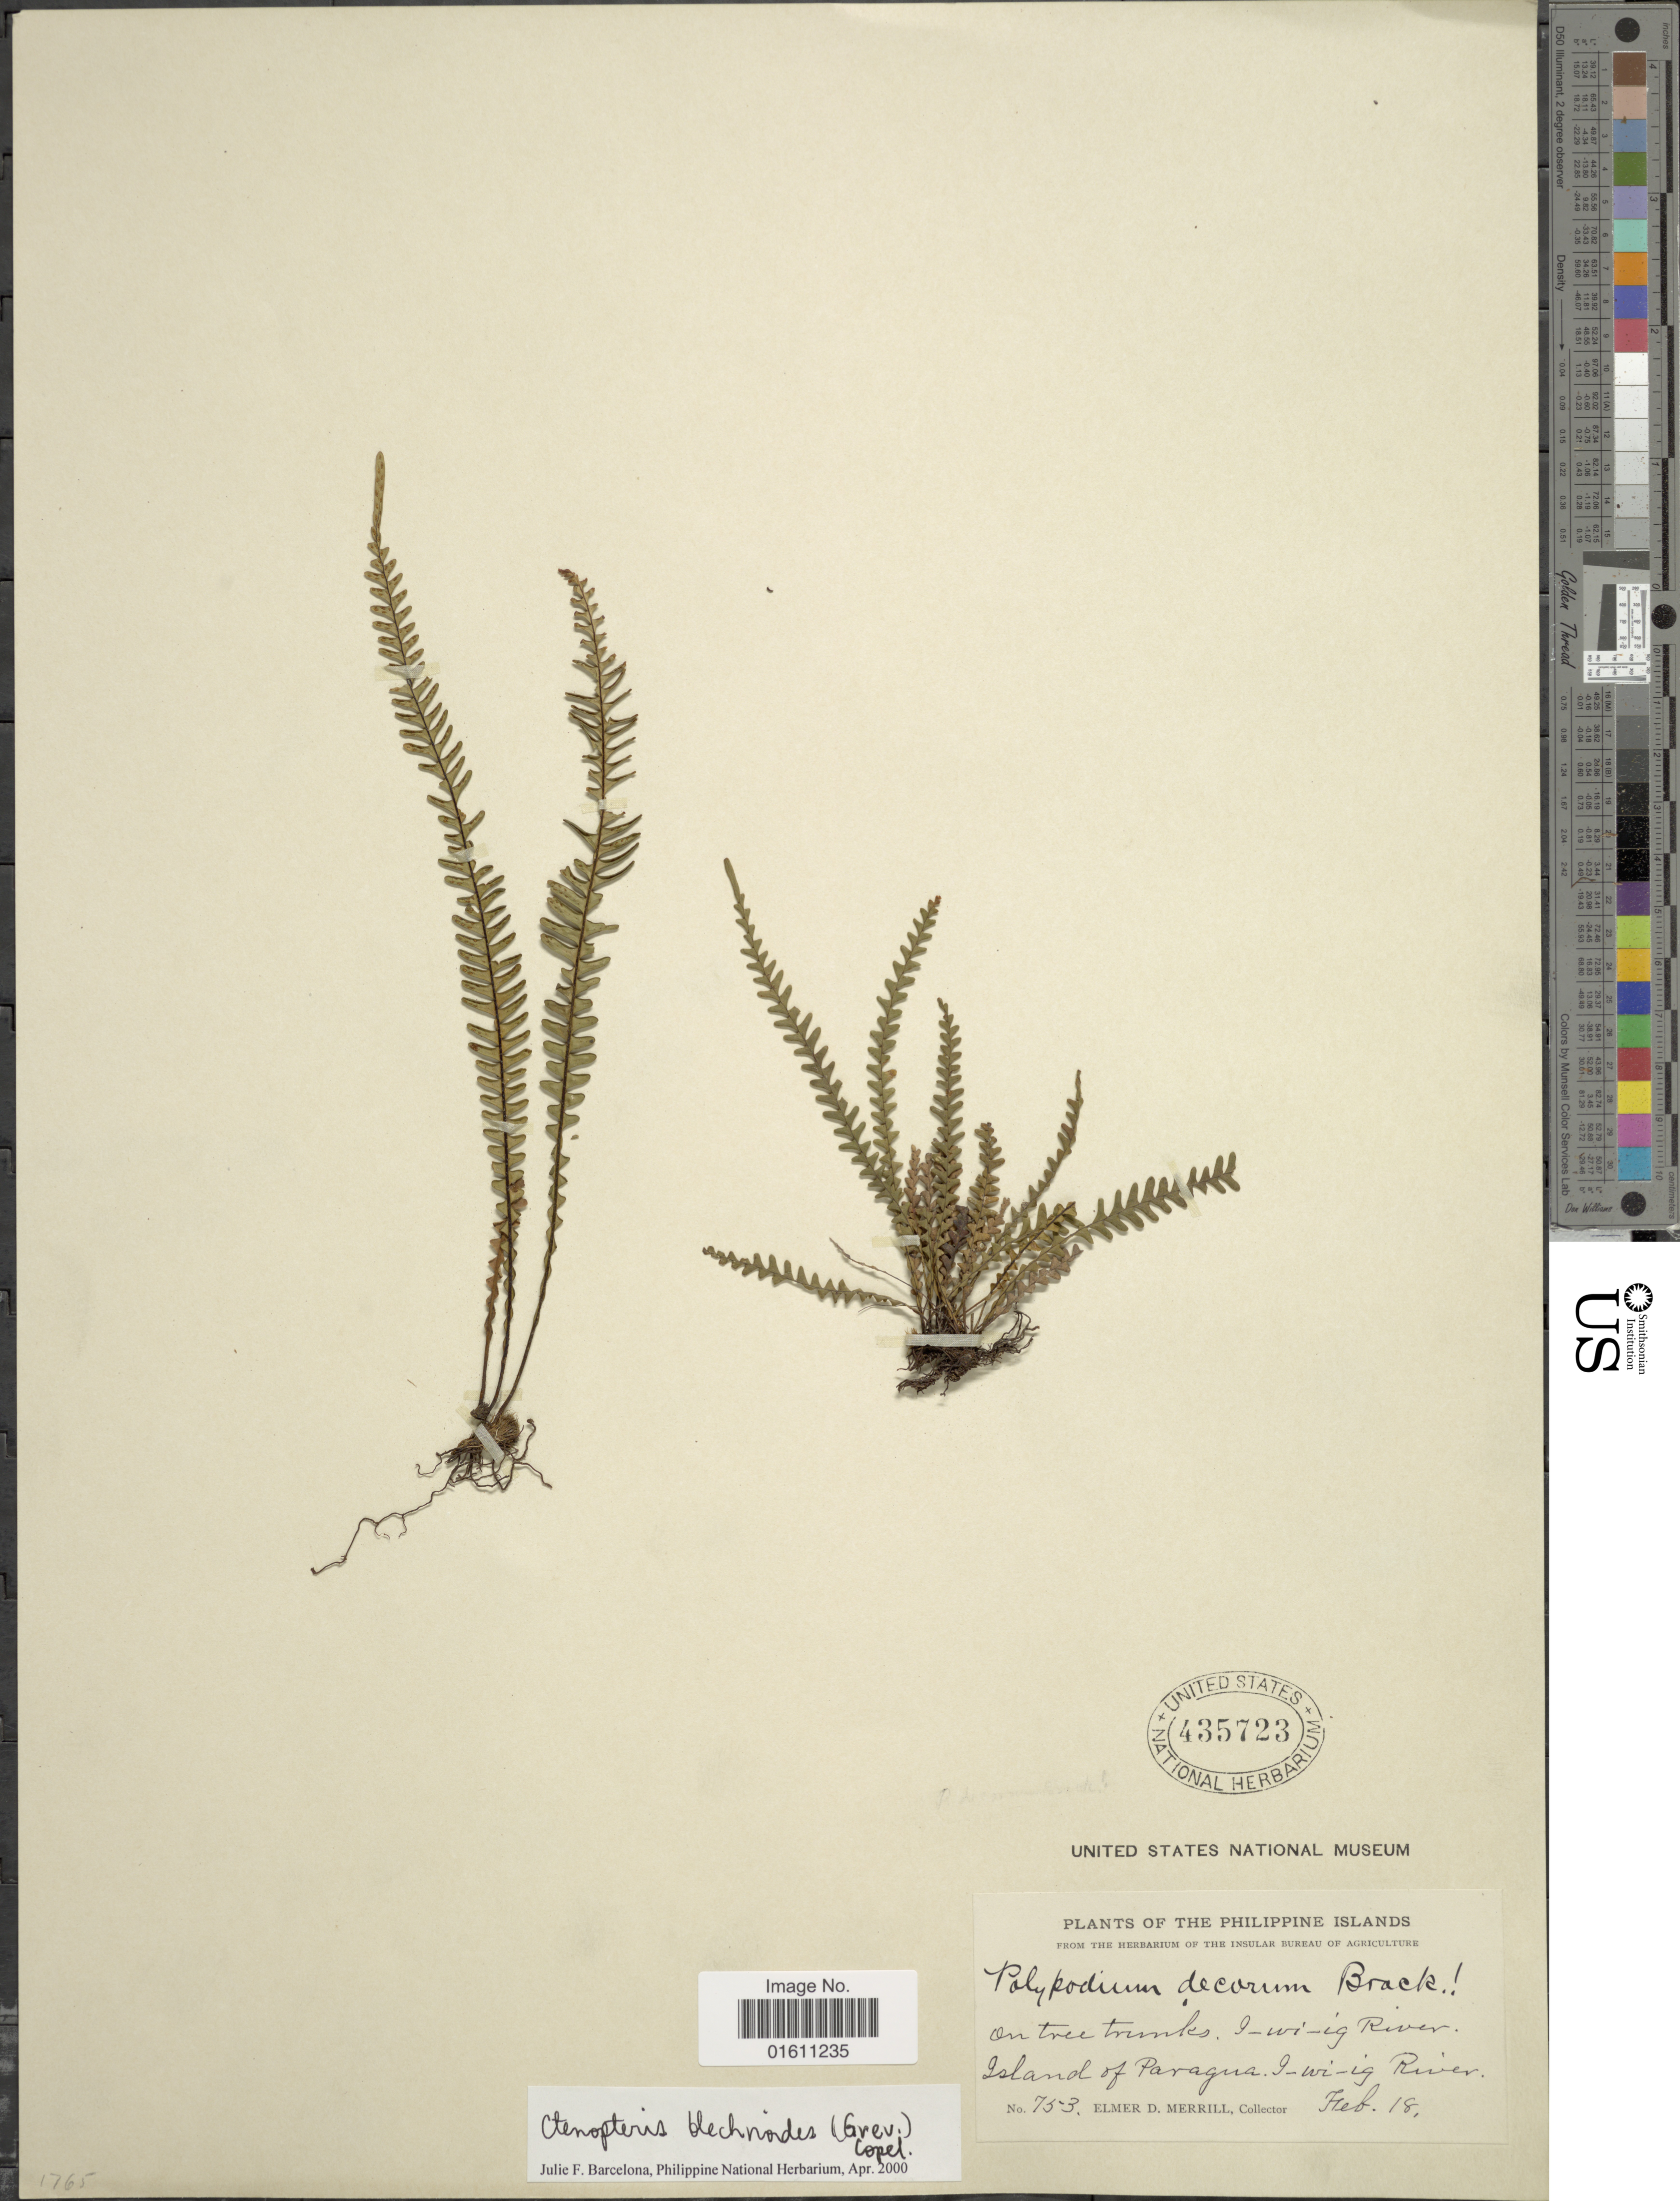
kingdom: Plantae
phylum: Tracheophyta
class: Polypodiopsida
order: Polypodiales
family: Polypodiaceae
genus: Ctenopterella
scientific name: Ctenopterella blechnoides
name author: (Grev.) Parris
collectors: E. D. Merrill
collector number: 753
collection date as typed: Transcribed d/m/y: /2/18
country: Philippines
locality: The Philippines Islands, Island of Paragua, I-wi-ig River.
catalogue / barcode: US 435723